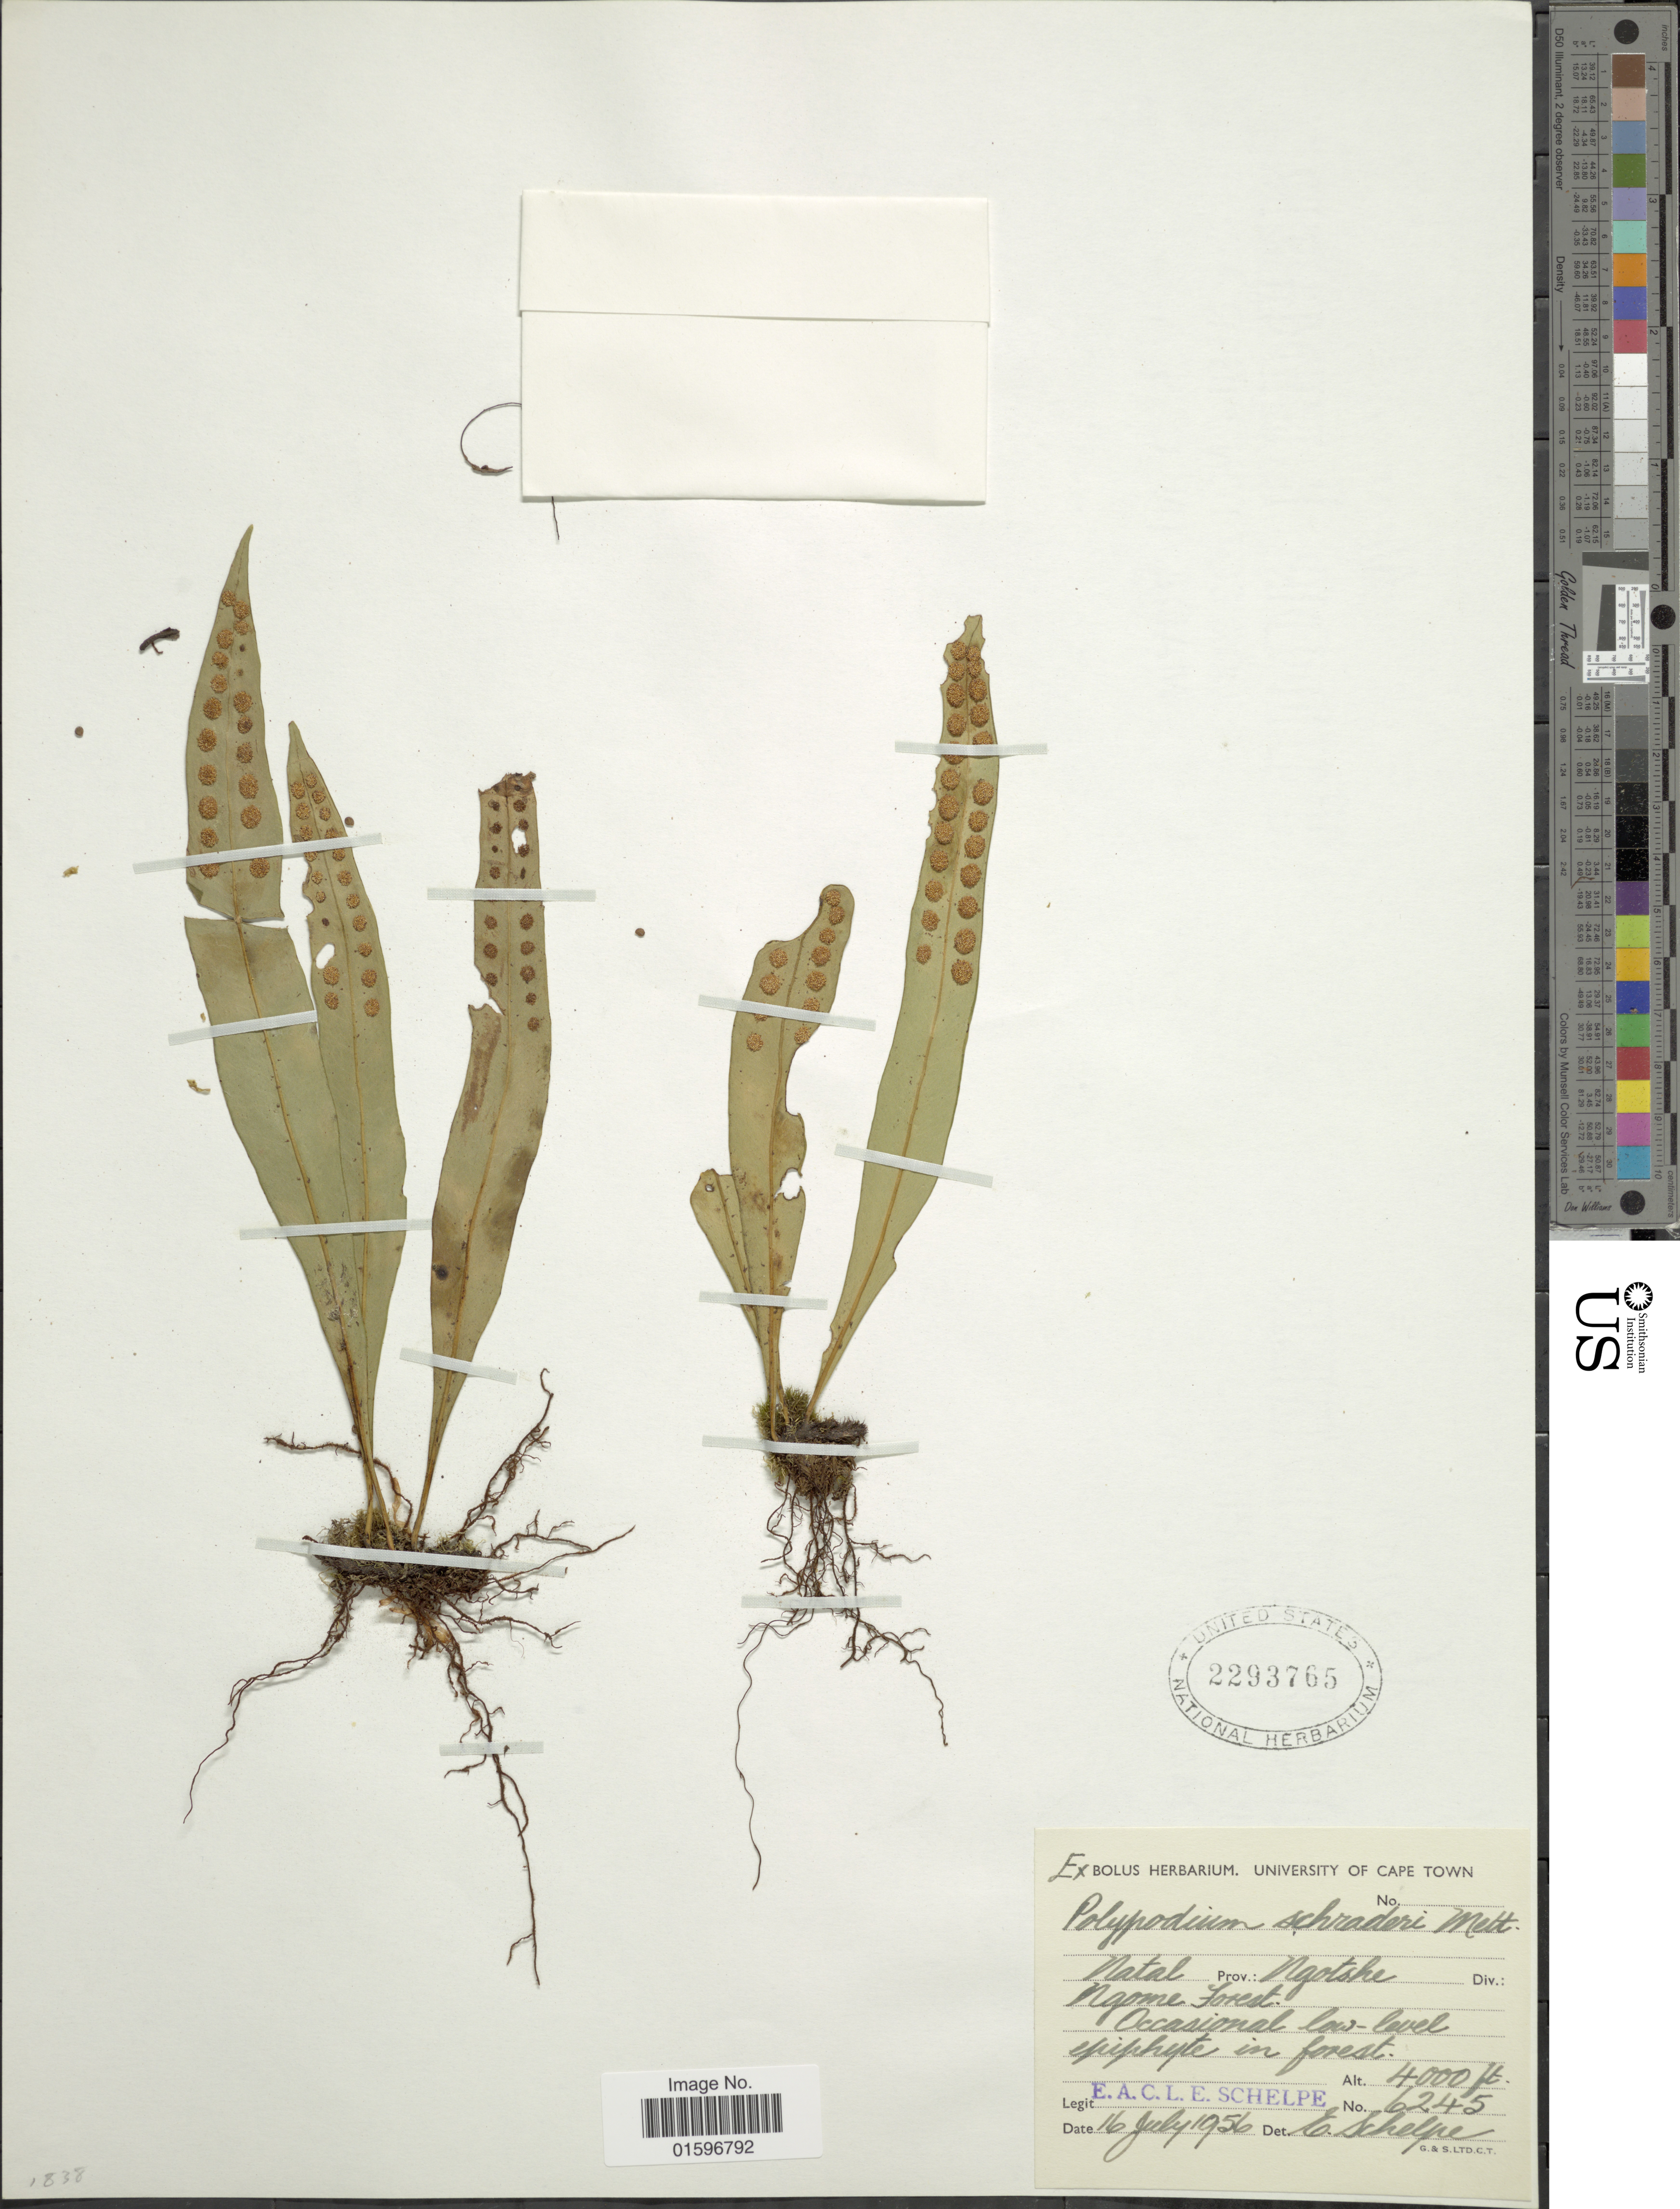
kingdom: Plantae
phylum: Tracheophyta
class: Polypodiopsida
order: Polypodiales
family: Polypodiaceae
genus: Polypodium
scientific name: Polypodium schraderi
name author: Mett.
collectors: E. A. C. L. E. Schelpe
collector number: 6245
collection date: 1956-07-16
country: South Africa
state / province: KwaZulu-Natal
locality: Natal. Ngotshe, Ngome Forest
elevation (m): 1219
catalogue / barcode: US 2293765